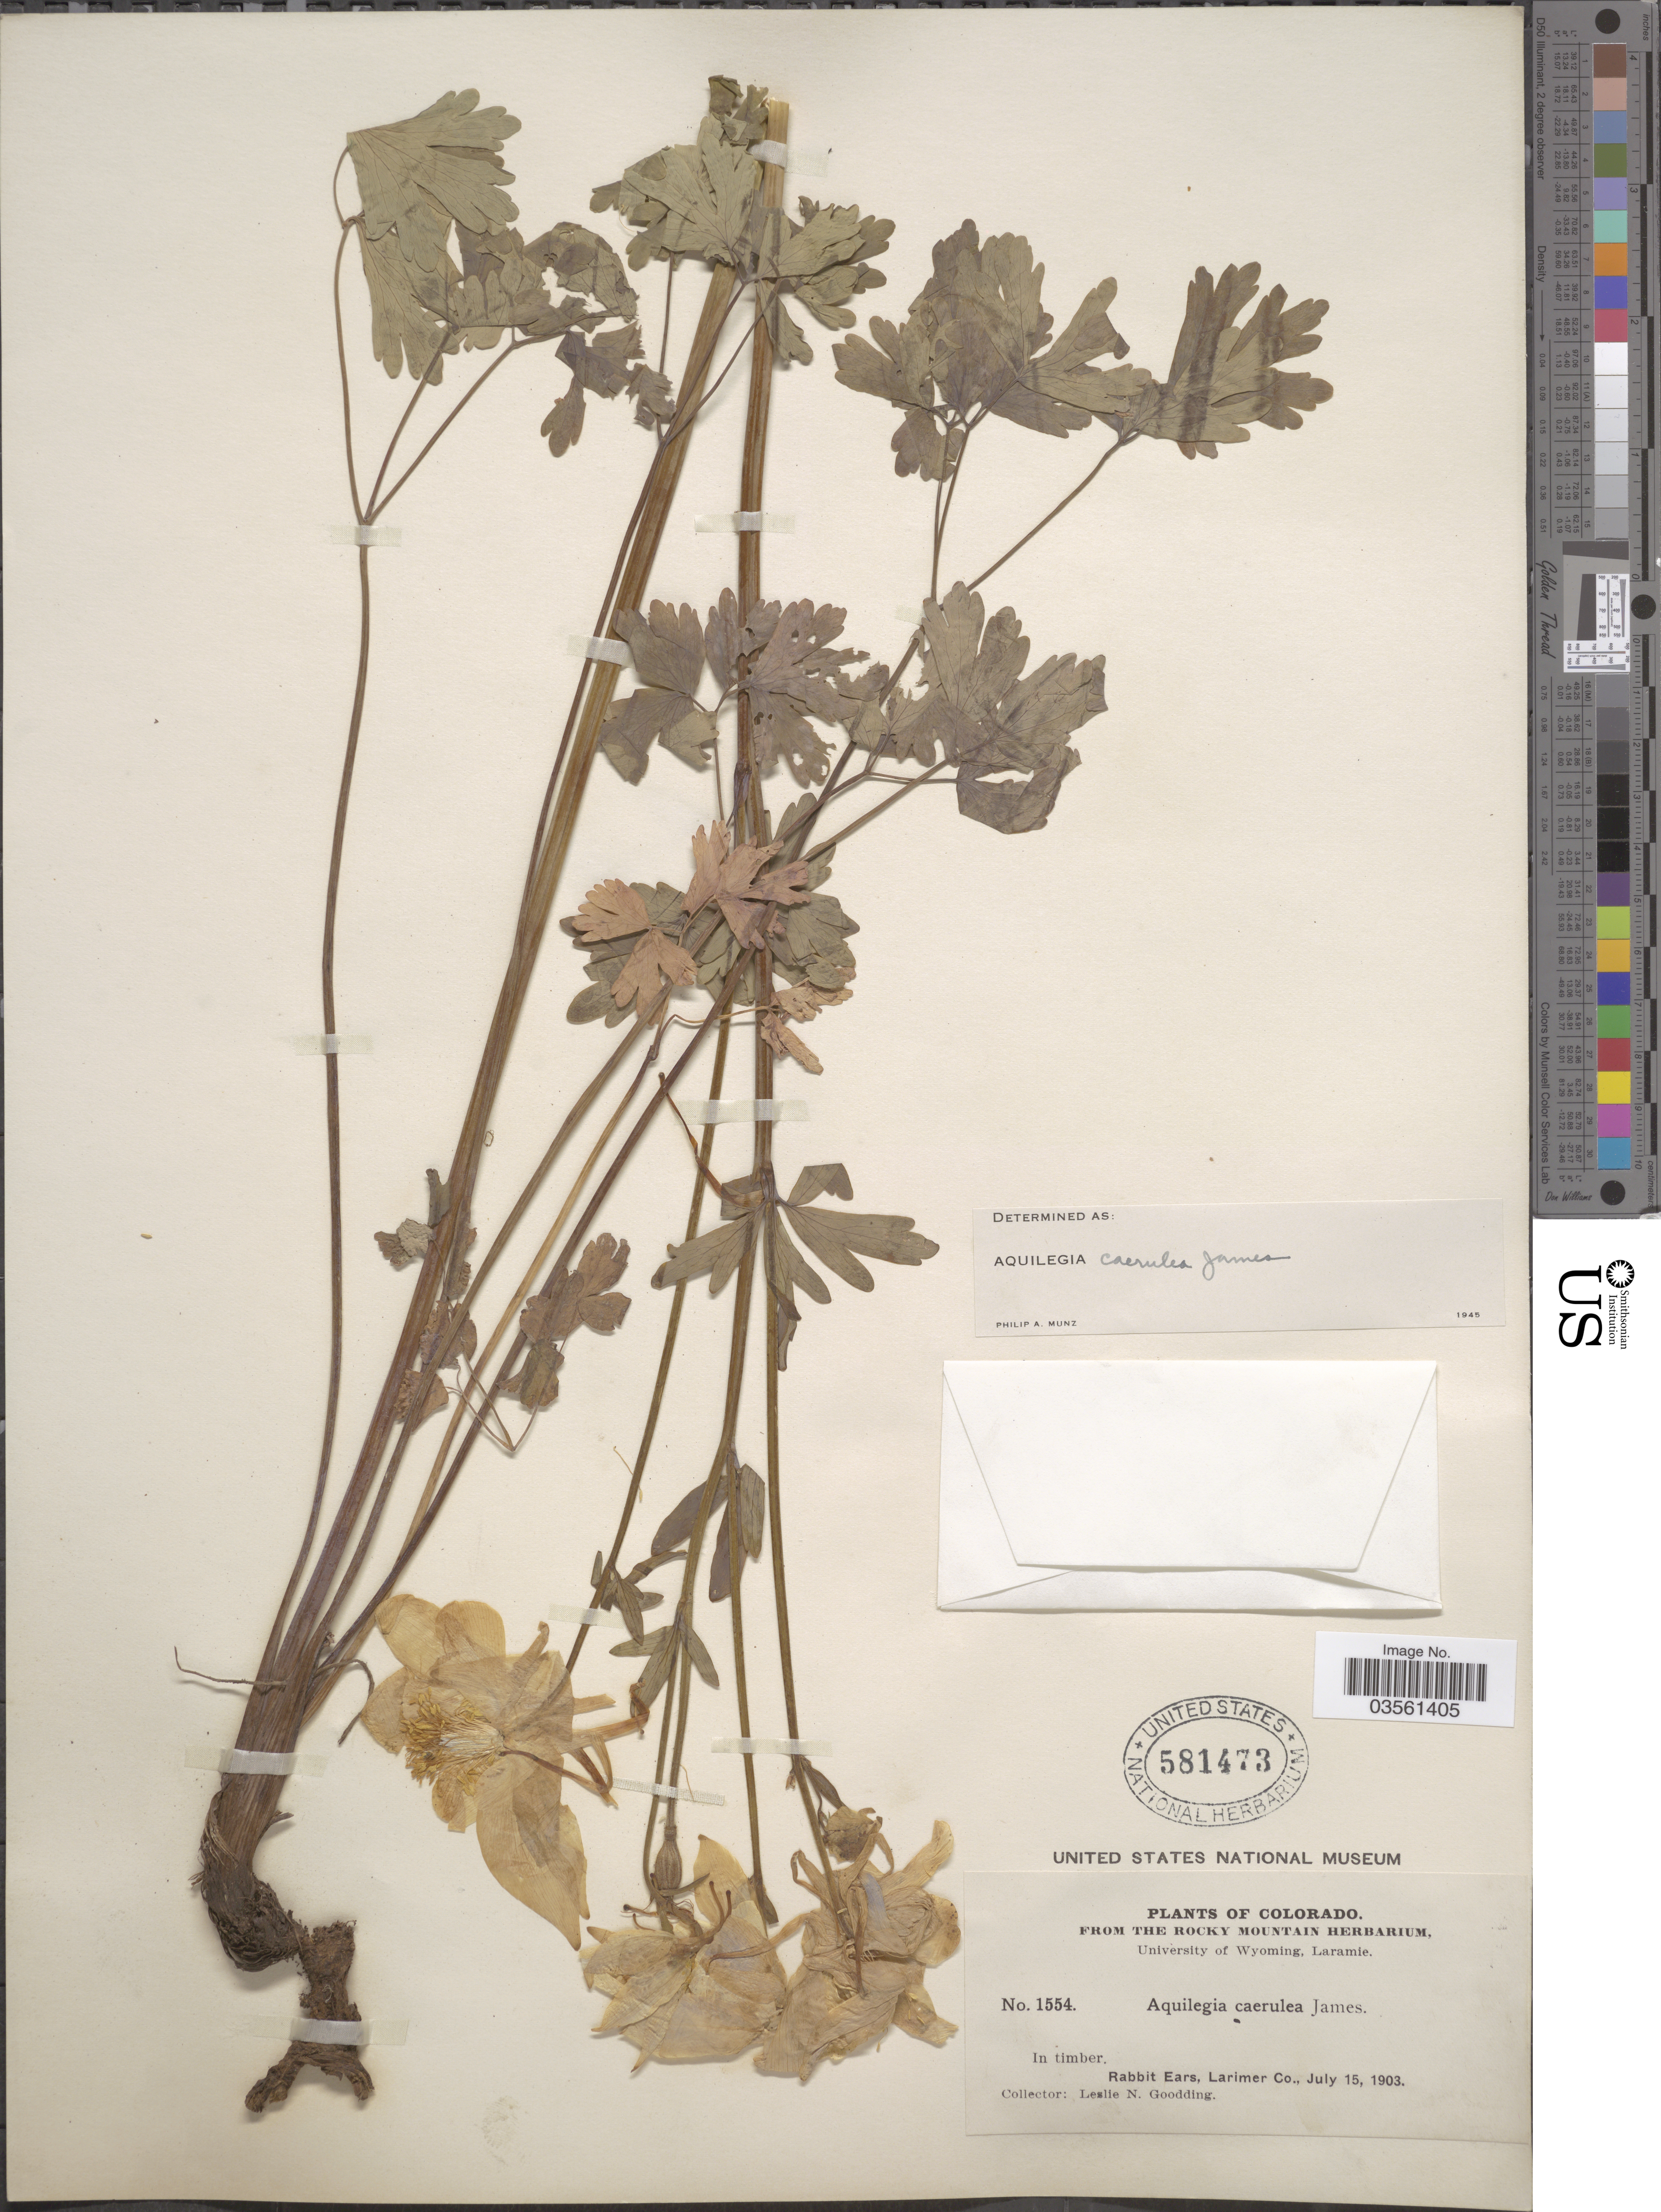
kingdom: Plantae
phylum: Tracheophyta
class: Magnoliopsida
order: Ranunculales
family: Ranunculaceae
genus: Aquilegia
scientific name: Aquilegia coerulea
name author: E. James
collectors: L. N. Goodding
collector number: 1554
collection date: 1903-07-15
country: United States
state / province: Colorado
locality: Rabbit Ears, Larimer Co.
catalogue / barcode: US 581473